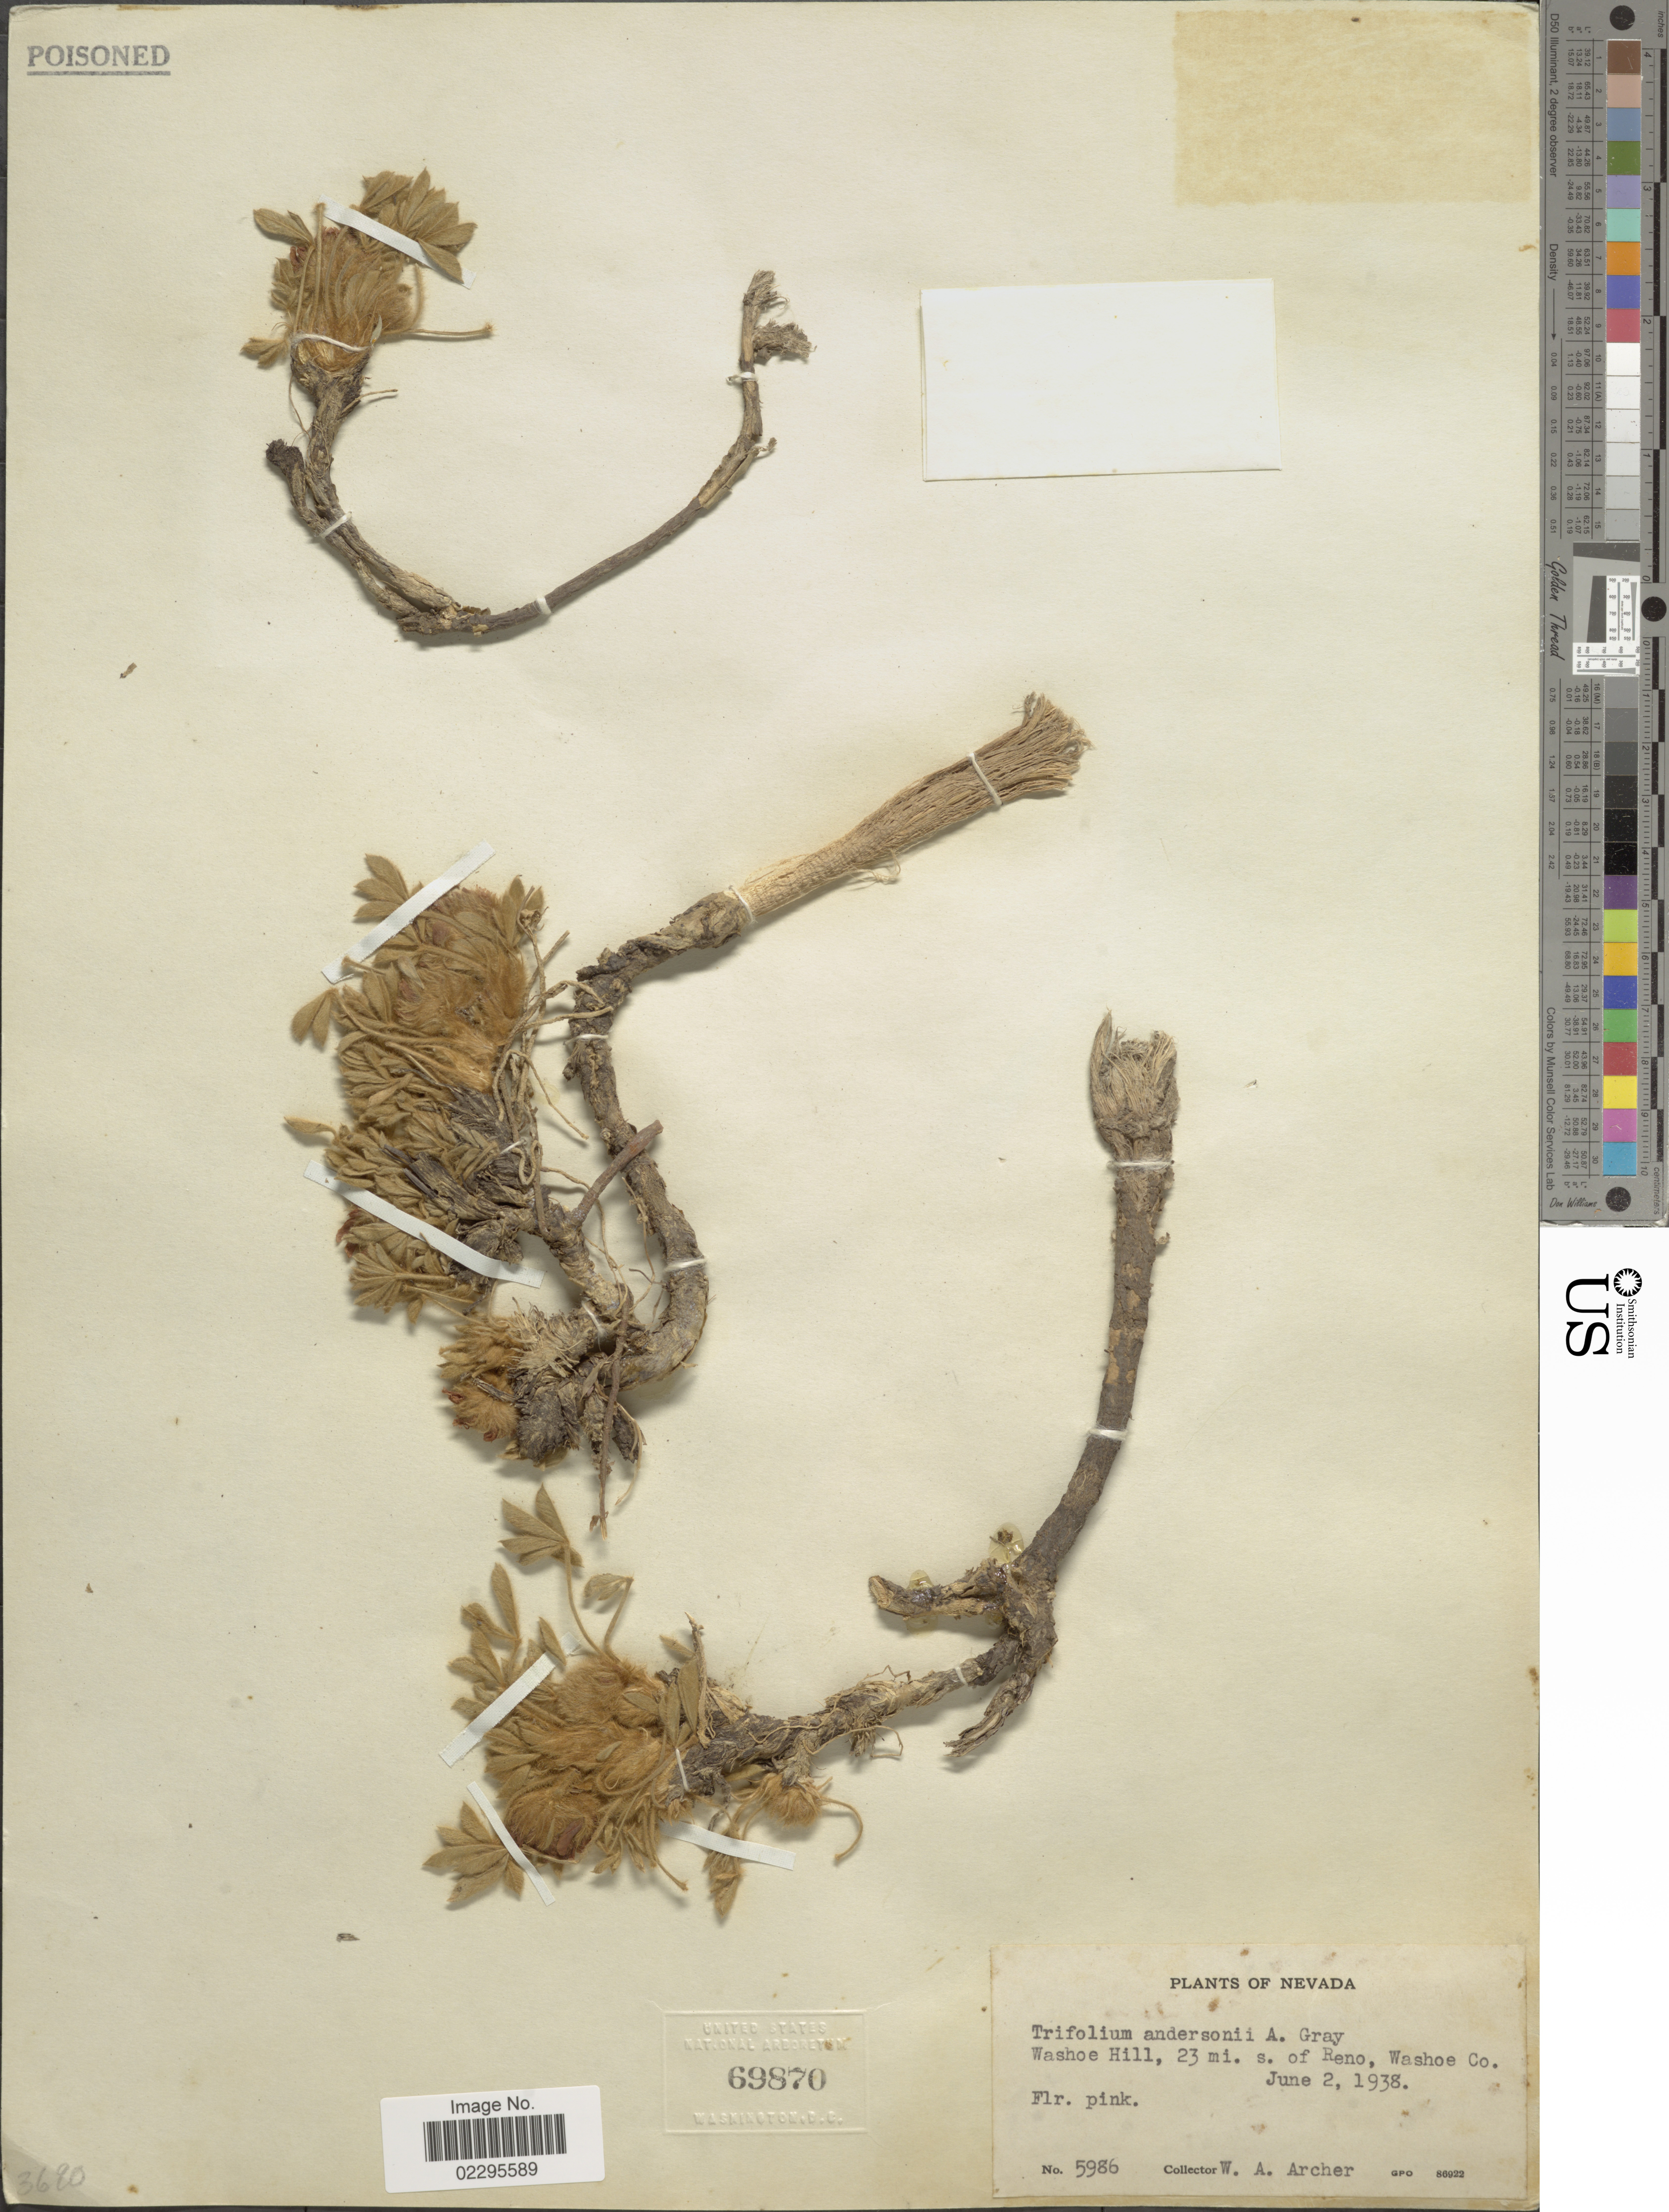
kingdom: Plantae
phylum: Tracheophyta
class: Magnoliopsida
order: Fabales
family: Fabaceae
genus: Trifolium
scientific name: Trifolium andersonii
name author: A. Gray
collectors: W. A. Archer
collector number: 5986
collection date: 1938-06-02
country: United States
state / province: Nevada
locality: Washoe Hill, 23 mi. s. of Reno, Washoe Co.